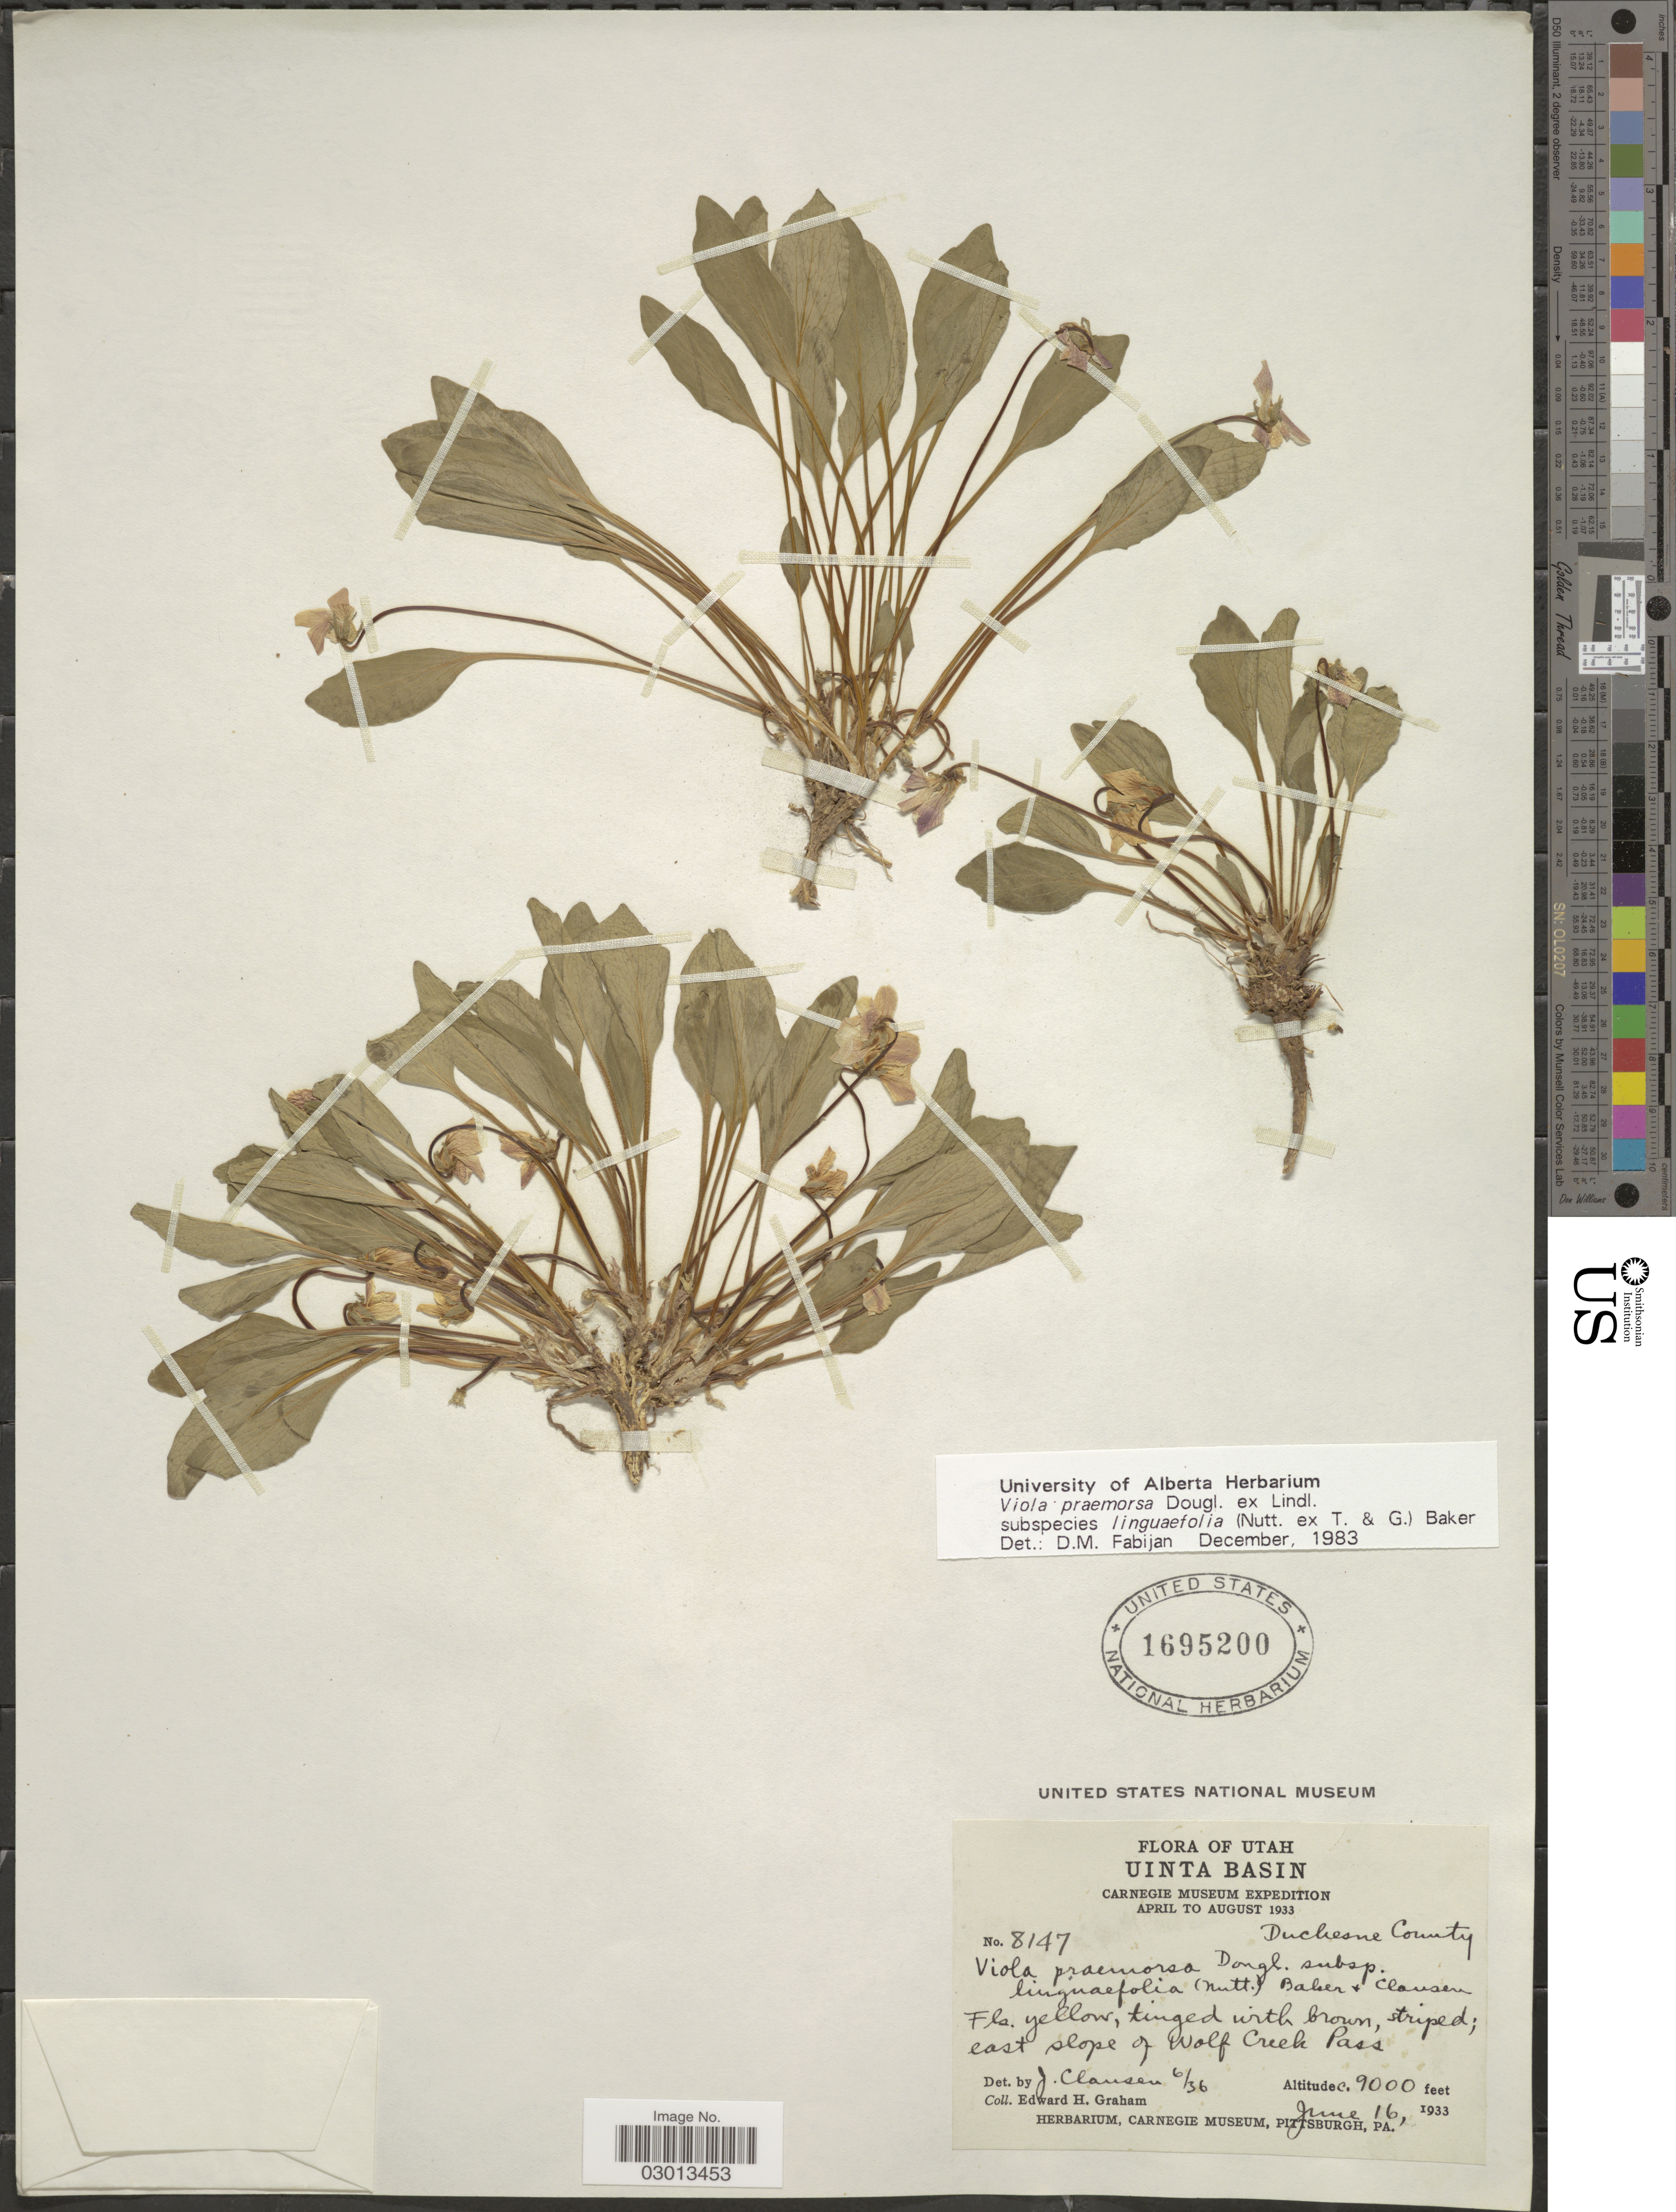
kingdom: Plantae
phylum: Tracheophyta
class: Magnoliopsida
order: Malpighiales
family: Violaceae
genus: Viola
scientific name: Viola praemorsa subsp. linguifolia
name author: (Nutt.) M.S. Baker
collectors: E. H. Graham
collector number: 8147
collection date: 1933-06-16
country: United States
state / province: Utah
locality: Uinta Basin. East slope of Wolf Creek Pass.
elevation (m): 2743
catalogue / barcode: US 1695200